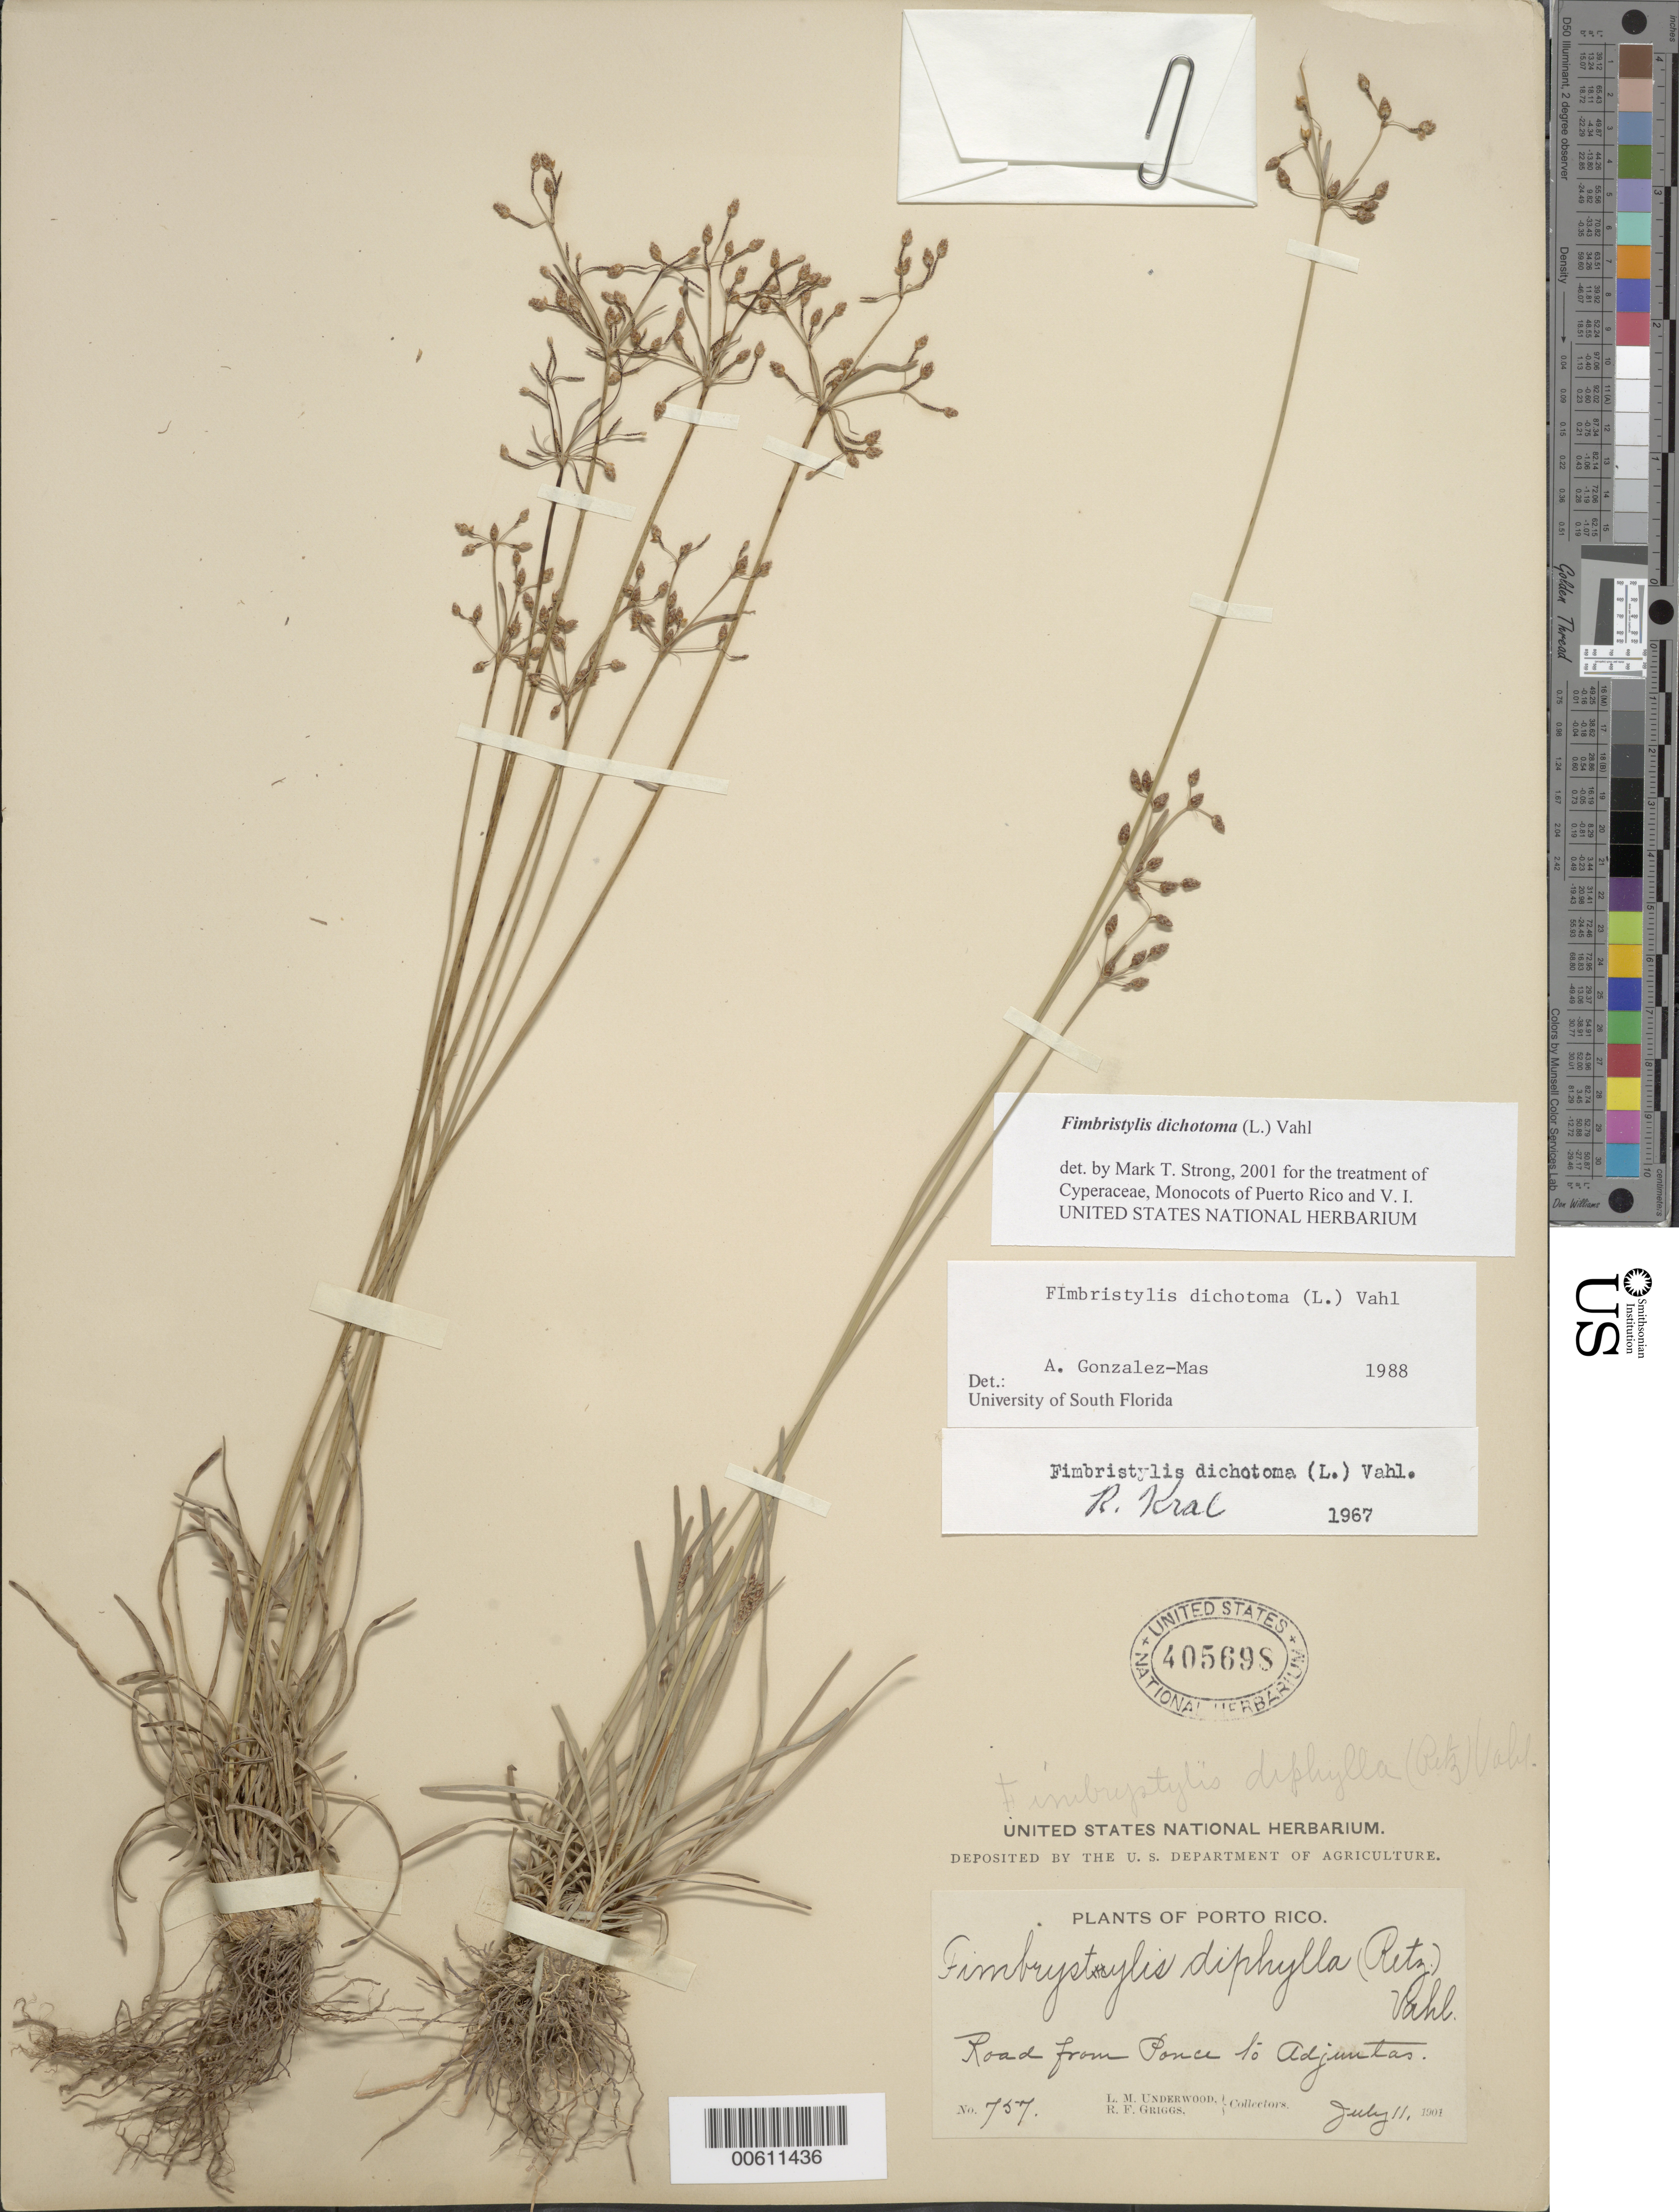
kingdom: Plantae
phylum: Tracheophyta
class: Liliopsida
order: Poales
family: Cyperaceae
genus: Fimbristylis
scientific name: Fimbristylis dichotoma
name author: (L.) Vahl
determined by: Strong, M. T., (US), Smithsonian Institution - National Museum of Natural History (UNITED STATES)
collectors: L. M. Underwood & R. F. Griggs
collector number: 757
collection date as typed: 11 Jul 1901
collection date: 1901-07-11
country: Puerto Rico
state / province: Adjuntas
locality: Road from Ponce to Adjuntas.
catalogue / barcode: US 405698